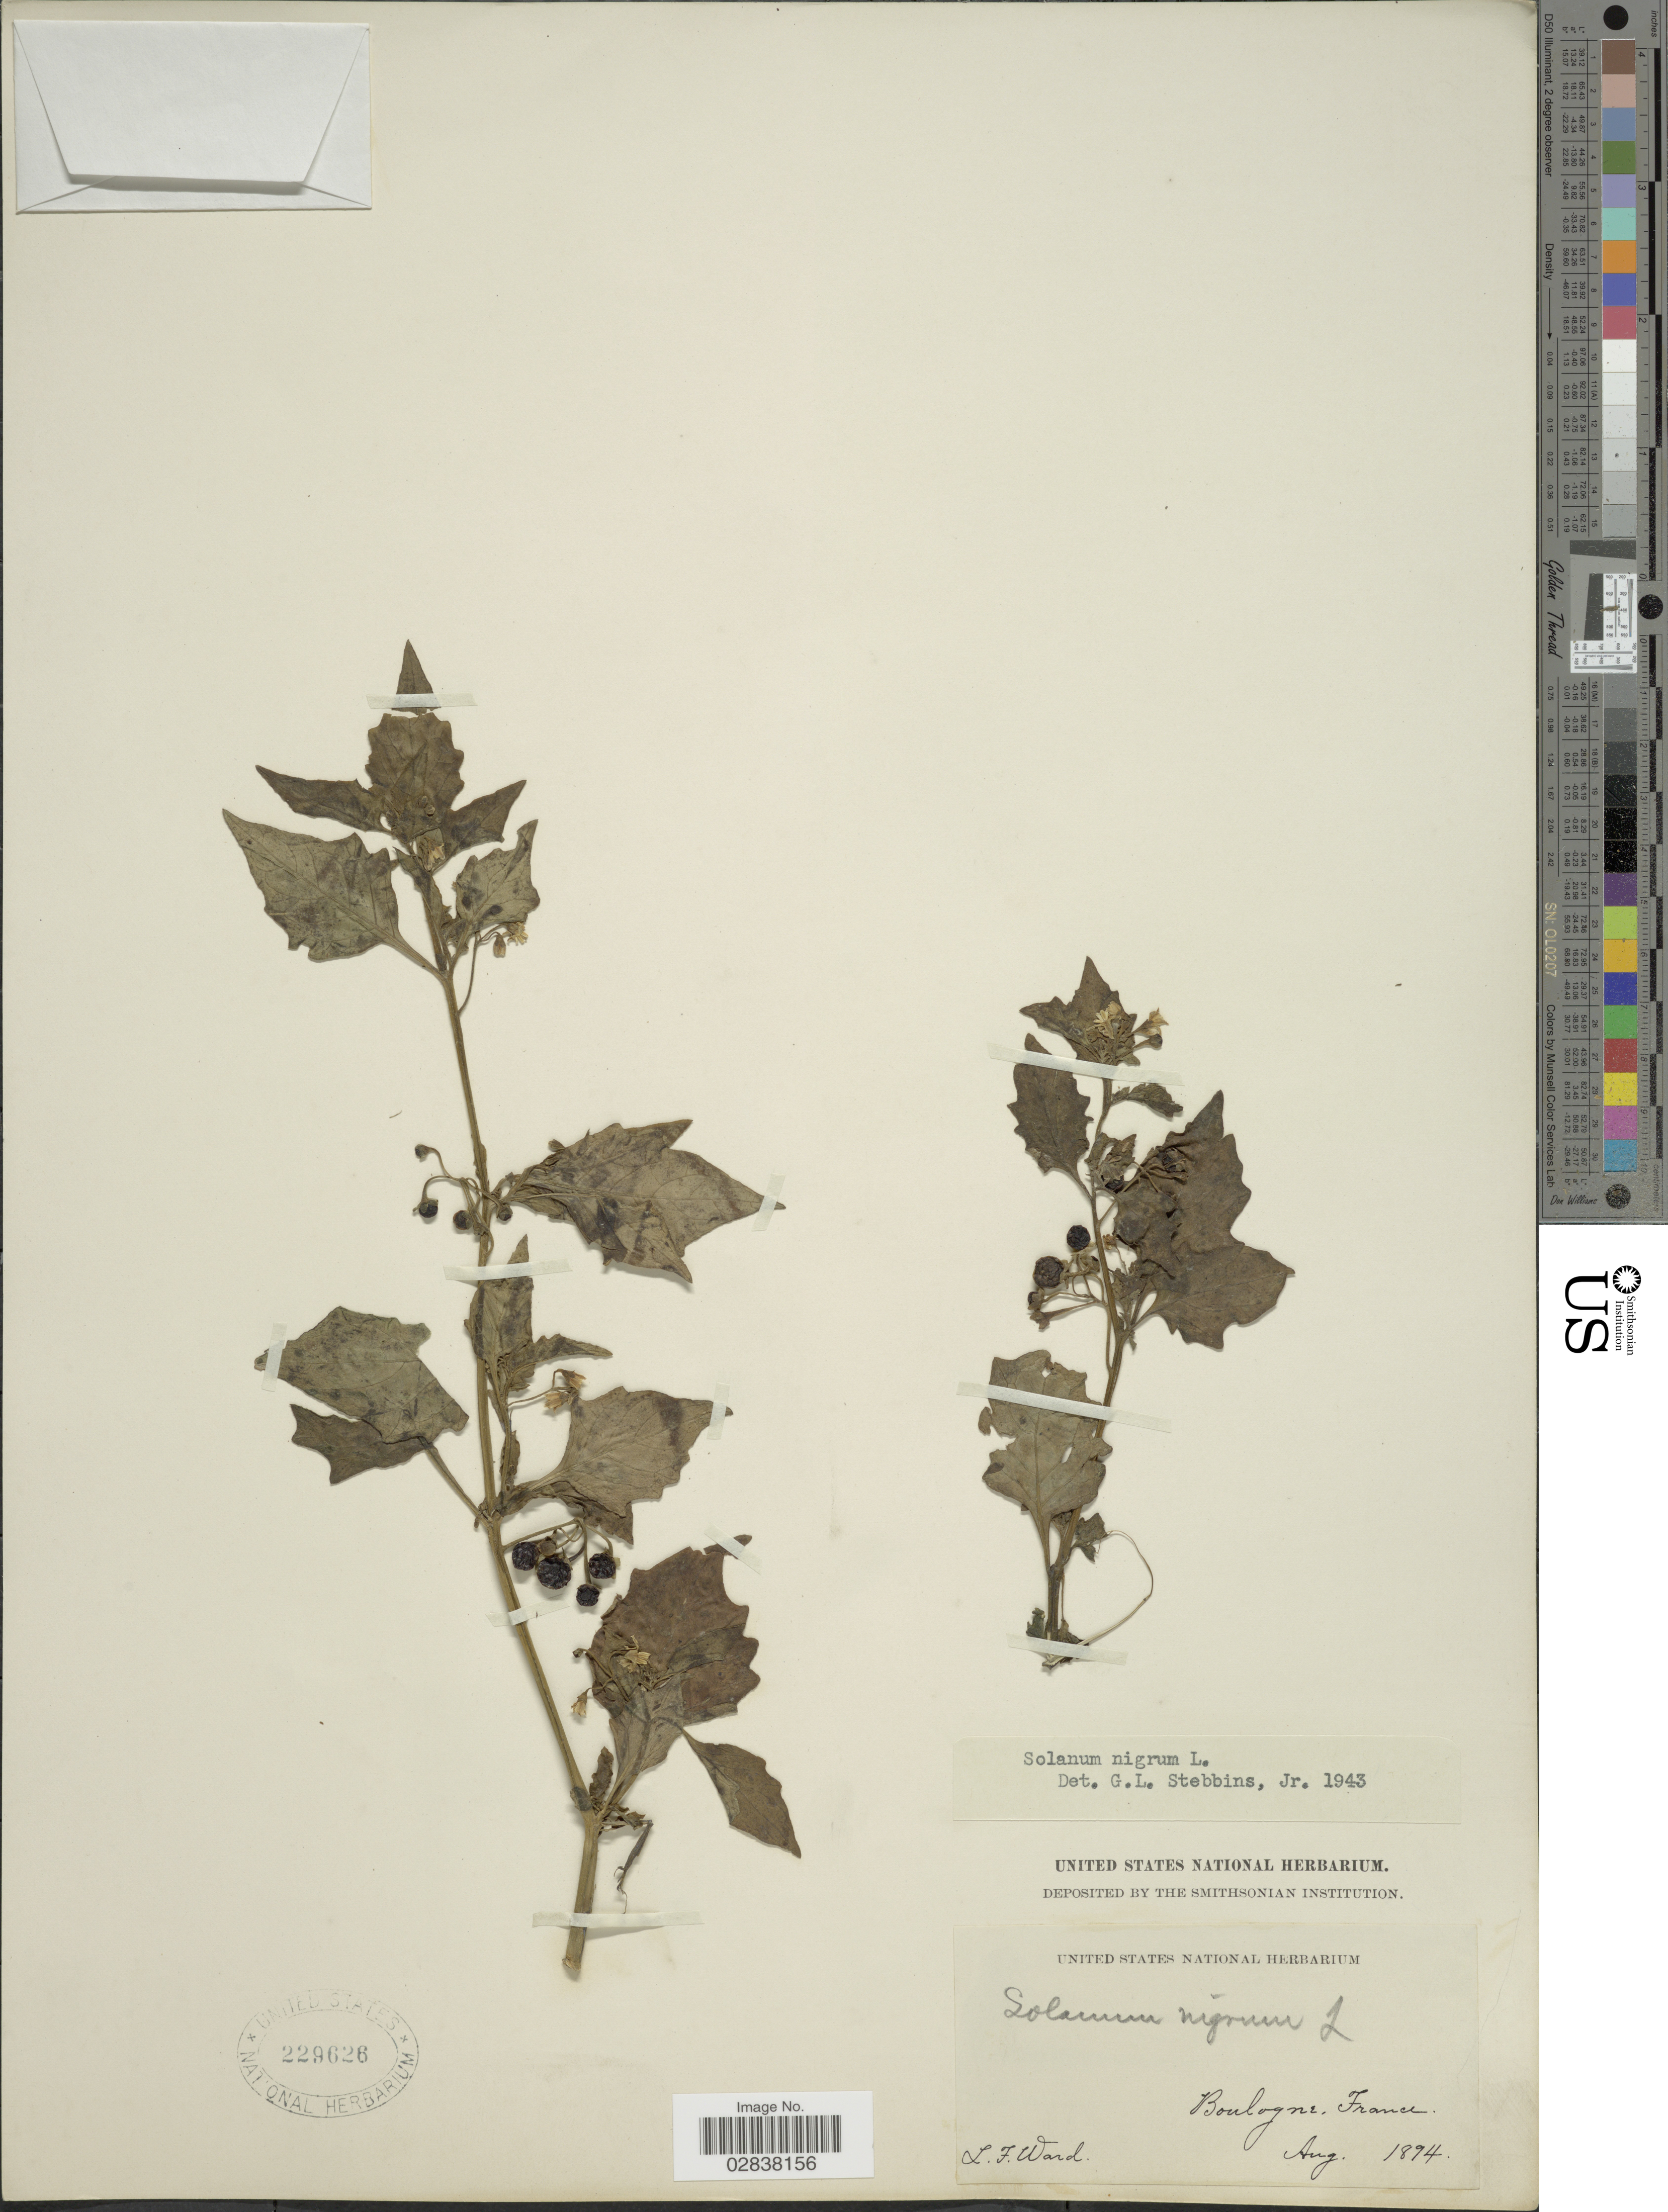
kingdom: Plantae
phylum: Tracheophyta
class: Magnoliopsida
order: Solanales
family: Solanaceae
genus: Solanum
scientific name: Solanum nigrum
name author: L.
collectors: L. Ward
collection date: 1894-08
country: France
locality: Boulogne.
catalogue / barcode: US 229626